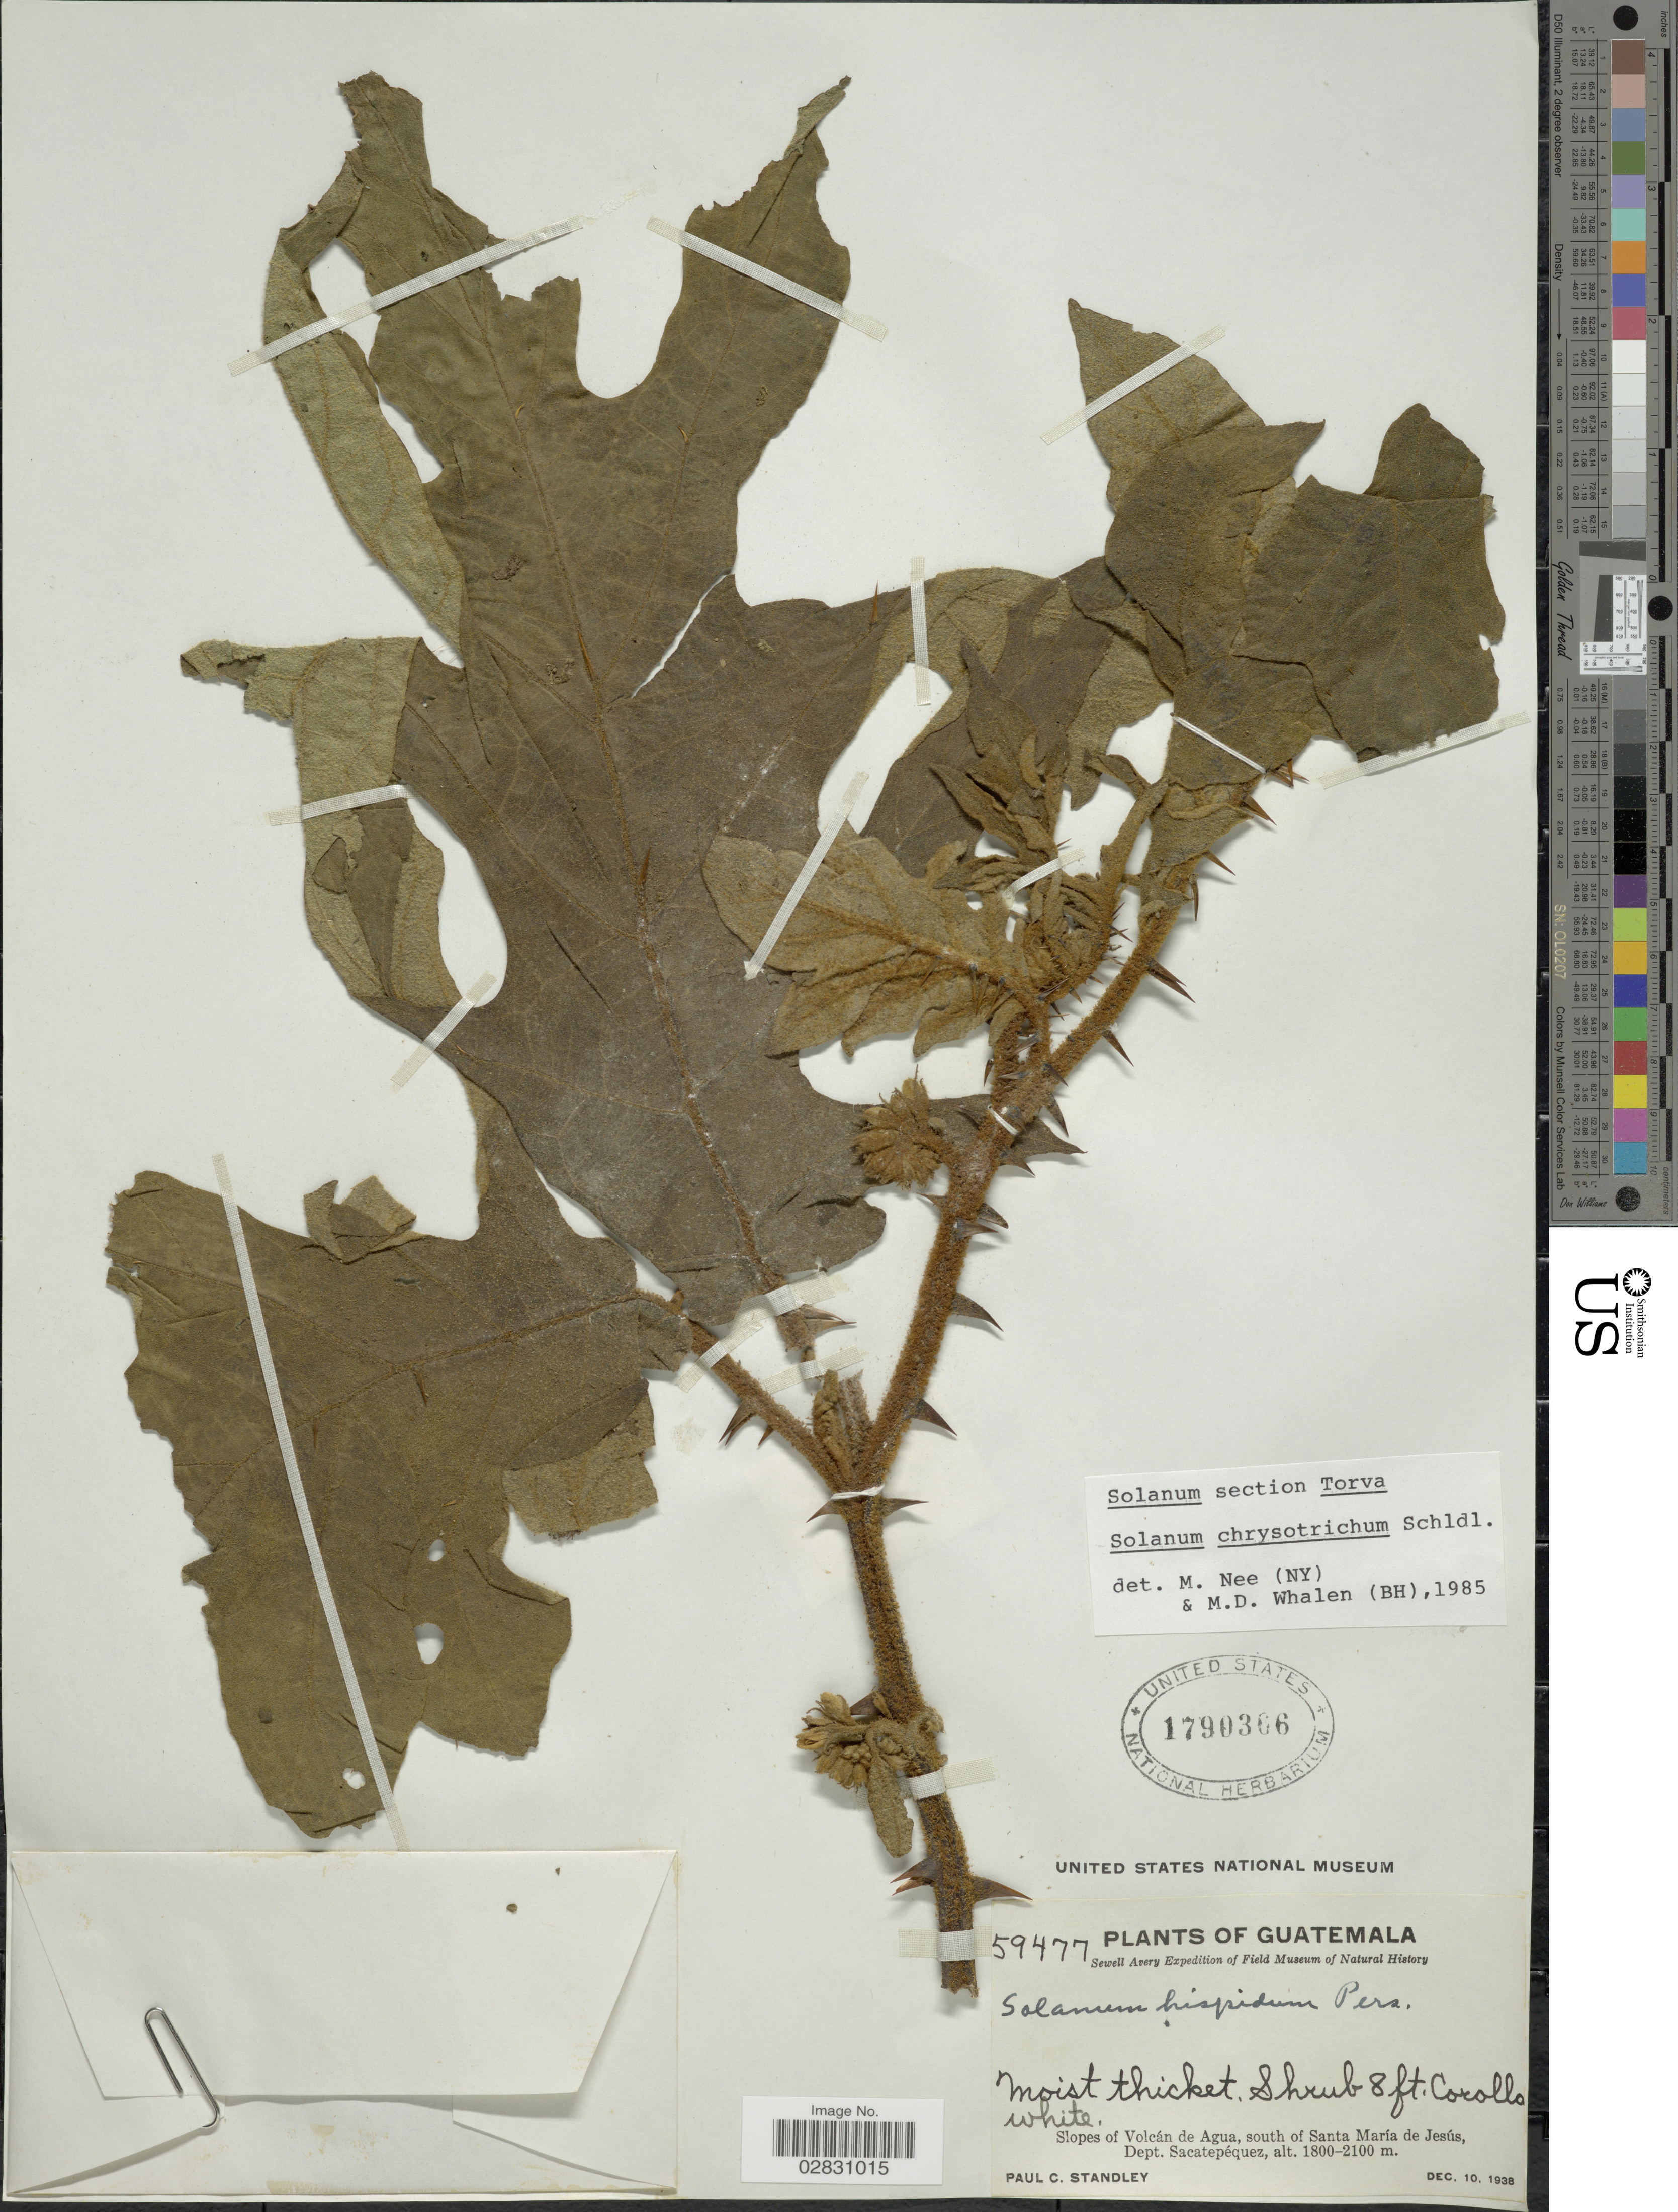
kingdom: Plantae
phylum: Tracheophyta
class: Magnoliopsida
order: Solanales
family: Solanaceae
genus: Solanum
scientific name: Solanum chrysotrichum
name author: Schltdl.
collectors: P. C. Standley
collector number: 59477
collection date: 1938-12-10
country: Guatemala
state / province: Sacatepéquez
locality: Slopes of Volcán de Agua, south of Santa María de Jesús, Dept. Sacatepéquez.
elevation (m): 1800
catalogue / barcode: US 1790366